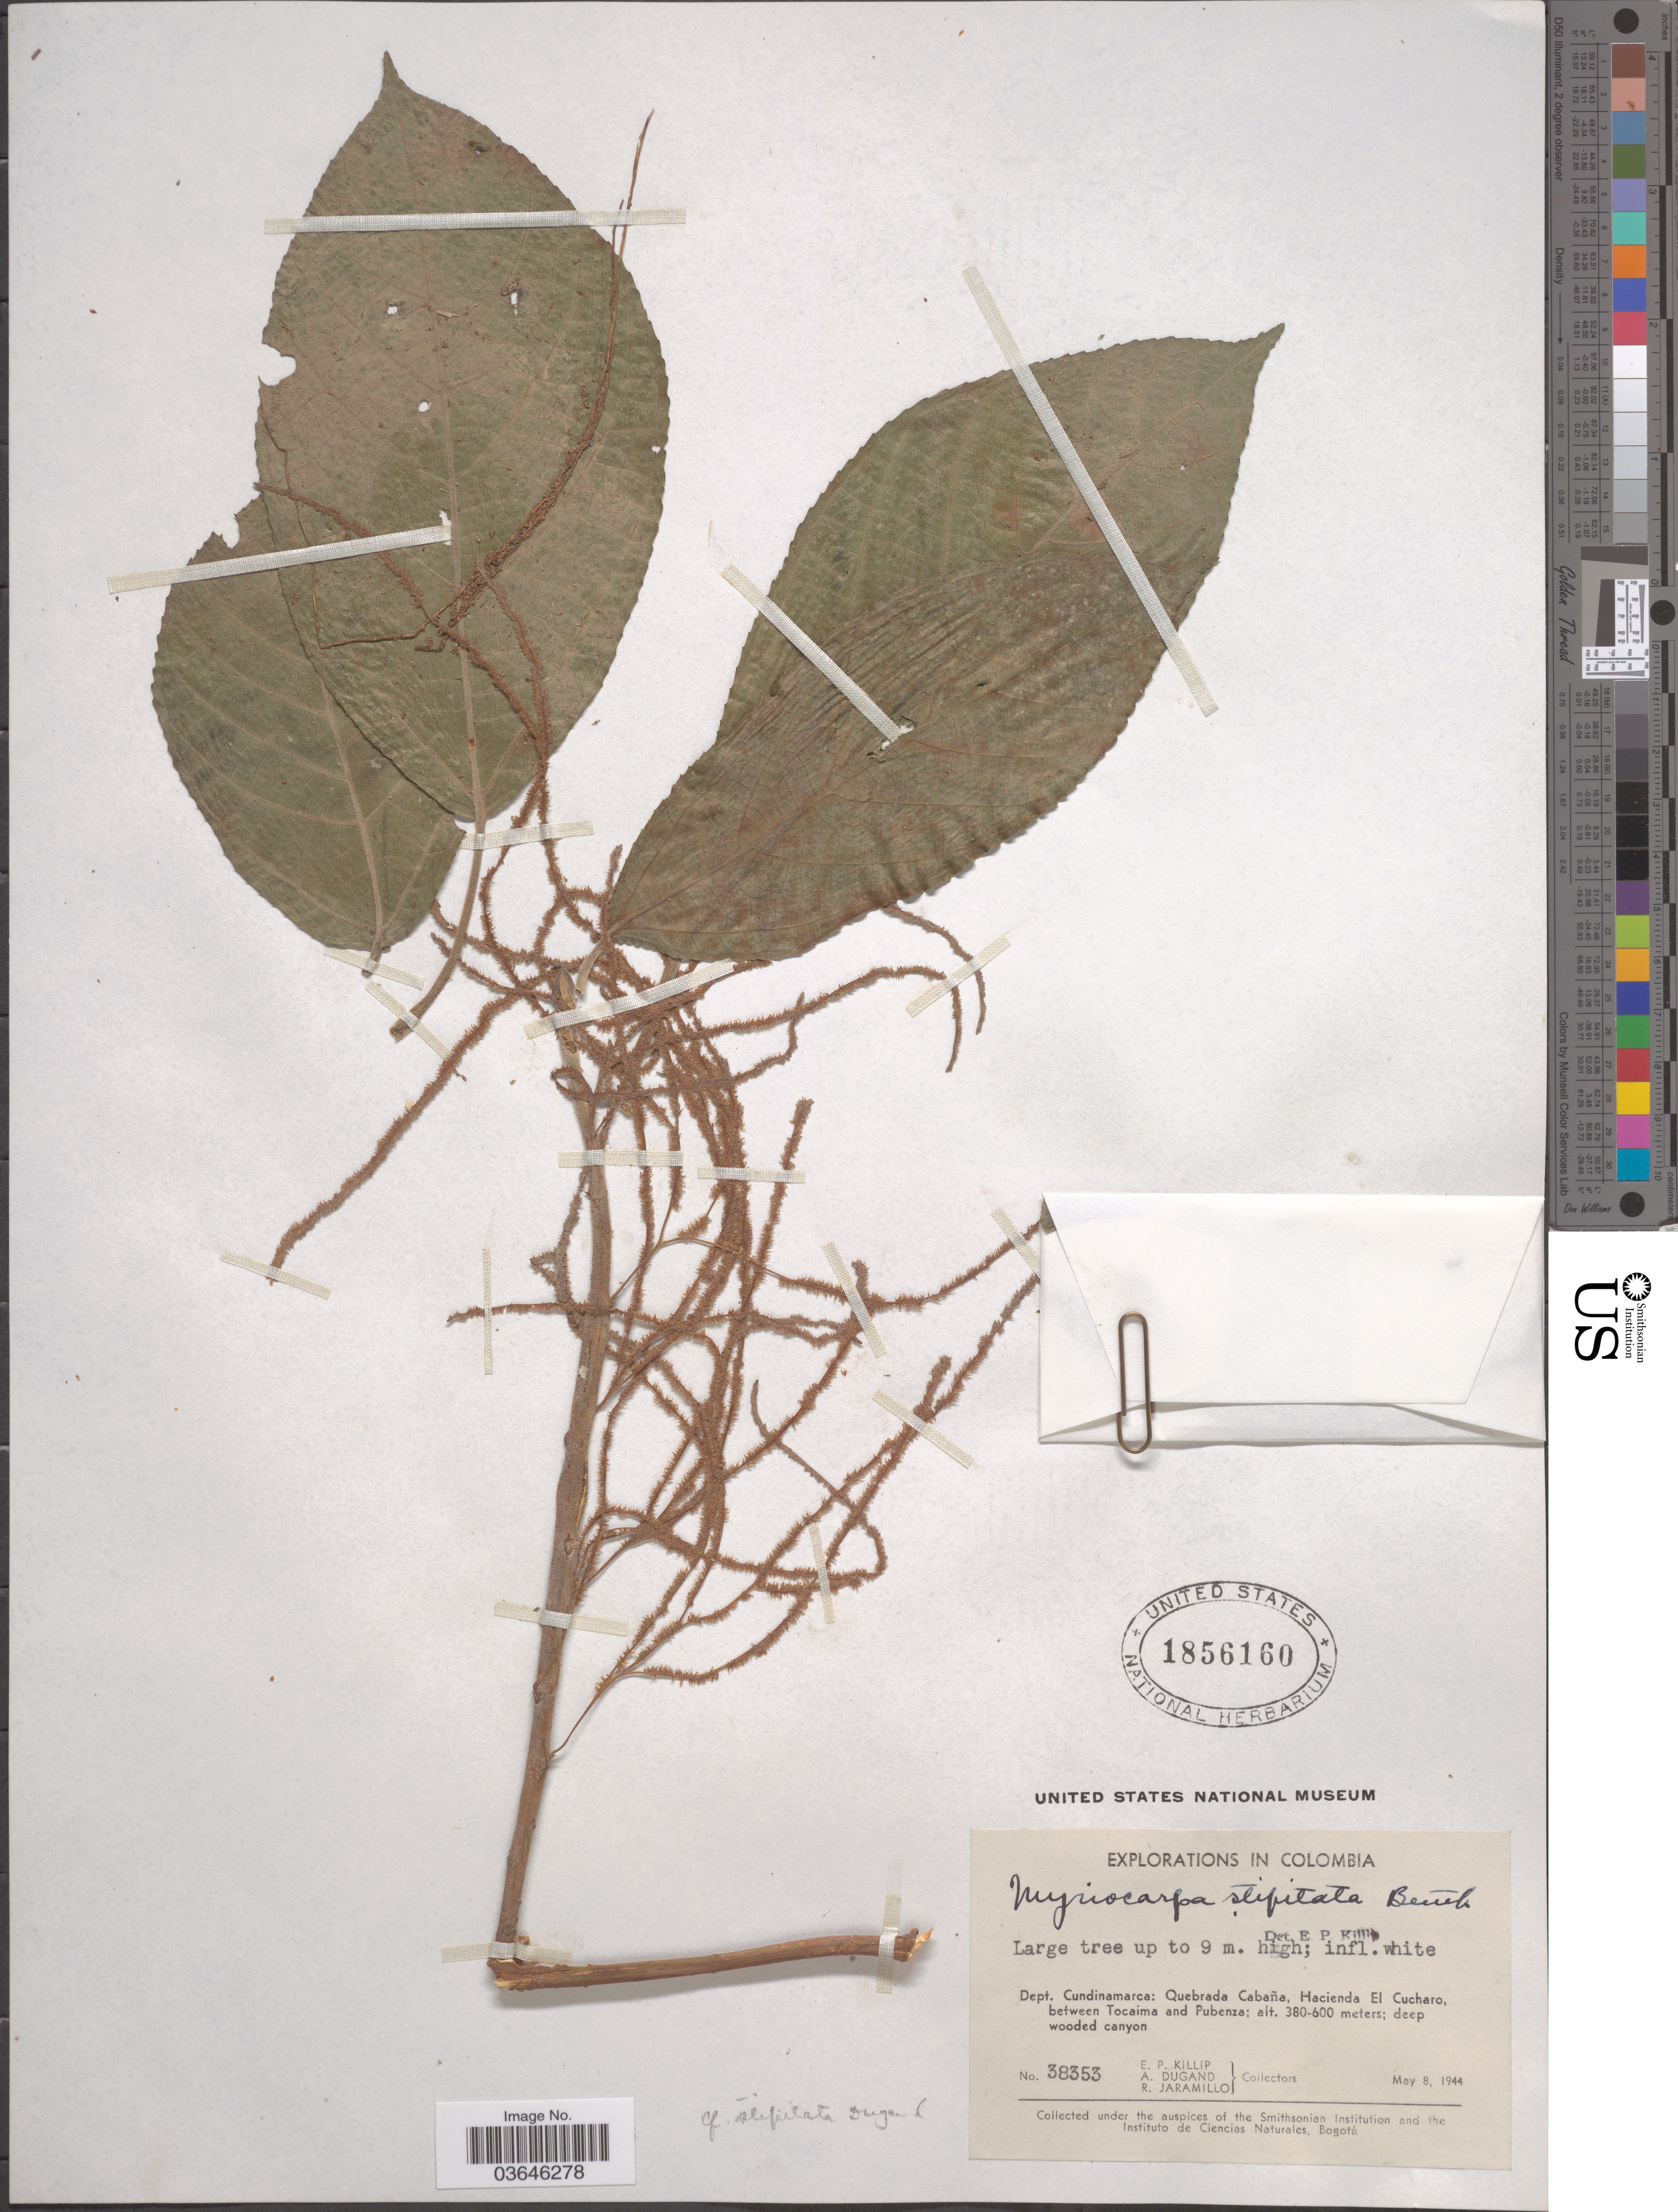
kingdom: Plantae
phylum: Tracheophyta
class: Magnoliopsida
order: Rosales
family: Urticaceae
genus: Myriocarpa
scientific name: Myriocarpa stipitata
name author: Benth.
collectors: E. P. Killip, A. Dugand & R. Jaramillo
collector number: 38353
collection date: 1944-05-08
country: Colombia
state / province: Cundinamarca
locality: Dept. Cundinamarca: Quebrada Cabaña, hacienda El Cucharo, betweenn Tocaima and Pubenza.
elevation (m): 380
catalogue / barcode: US 1856160